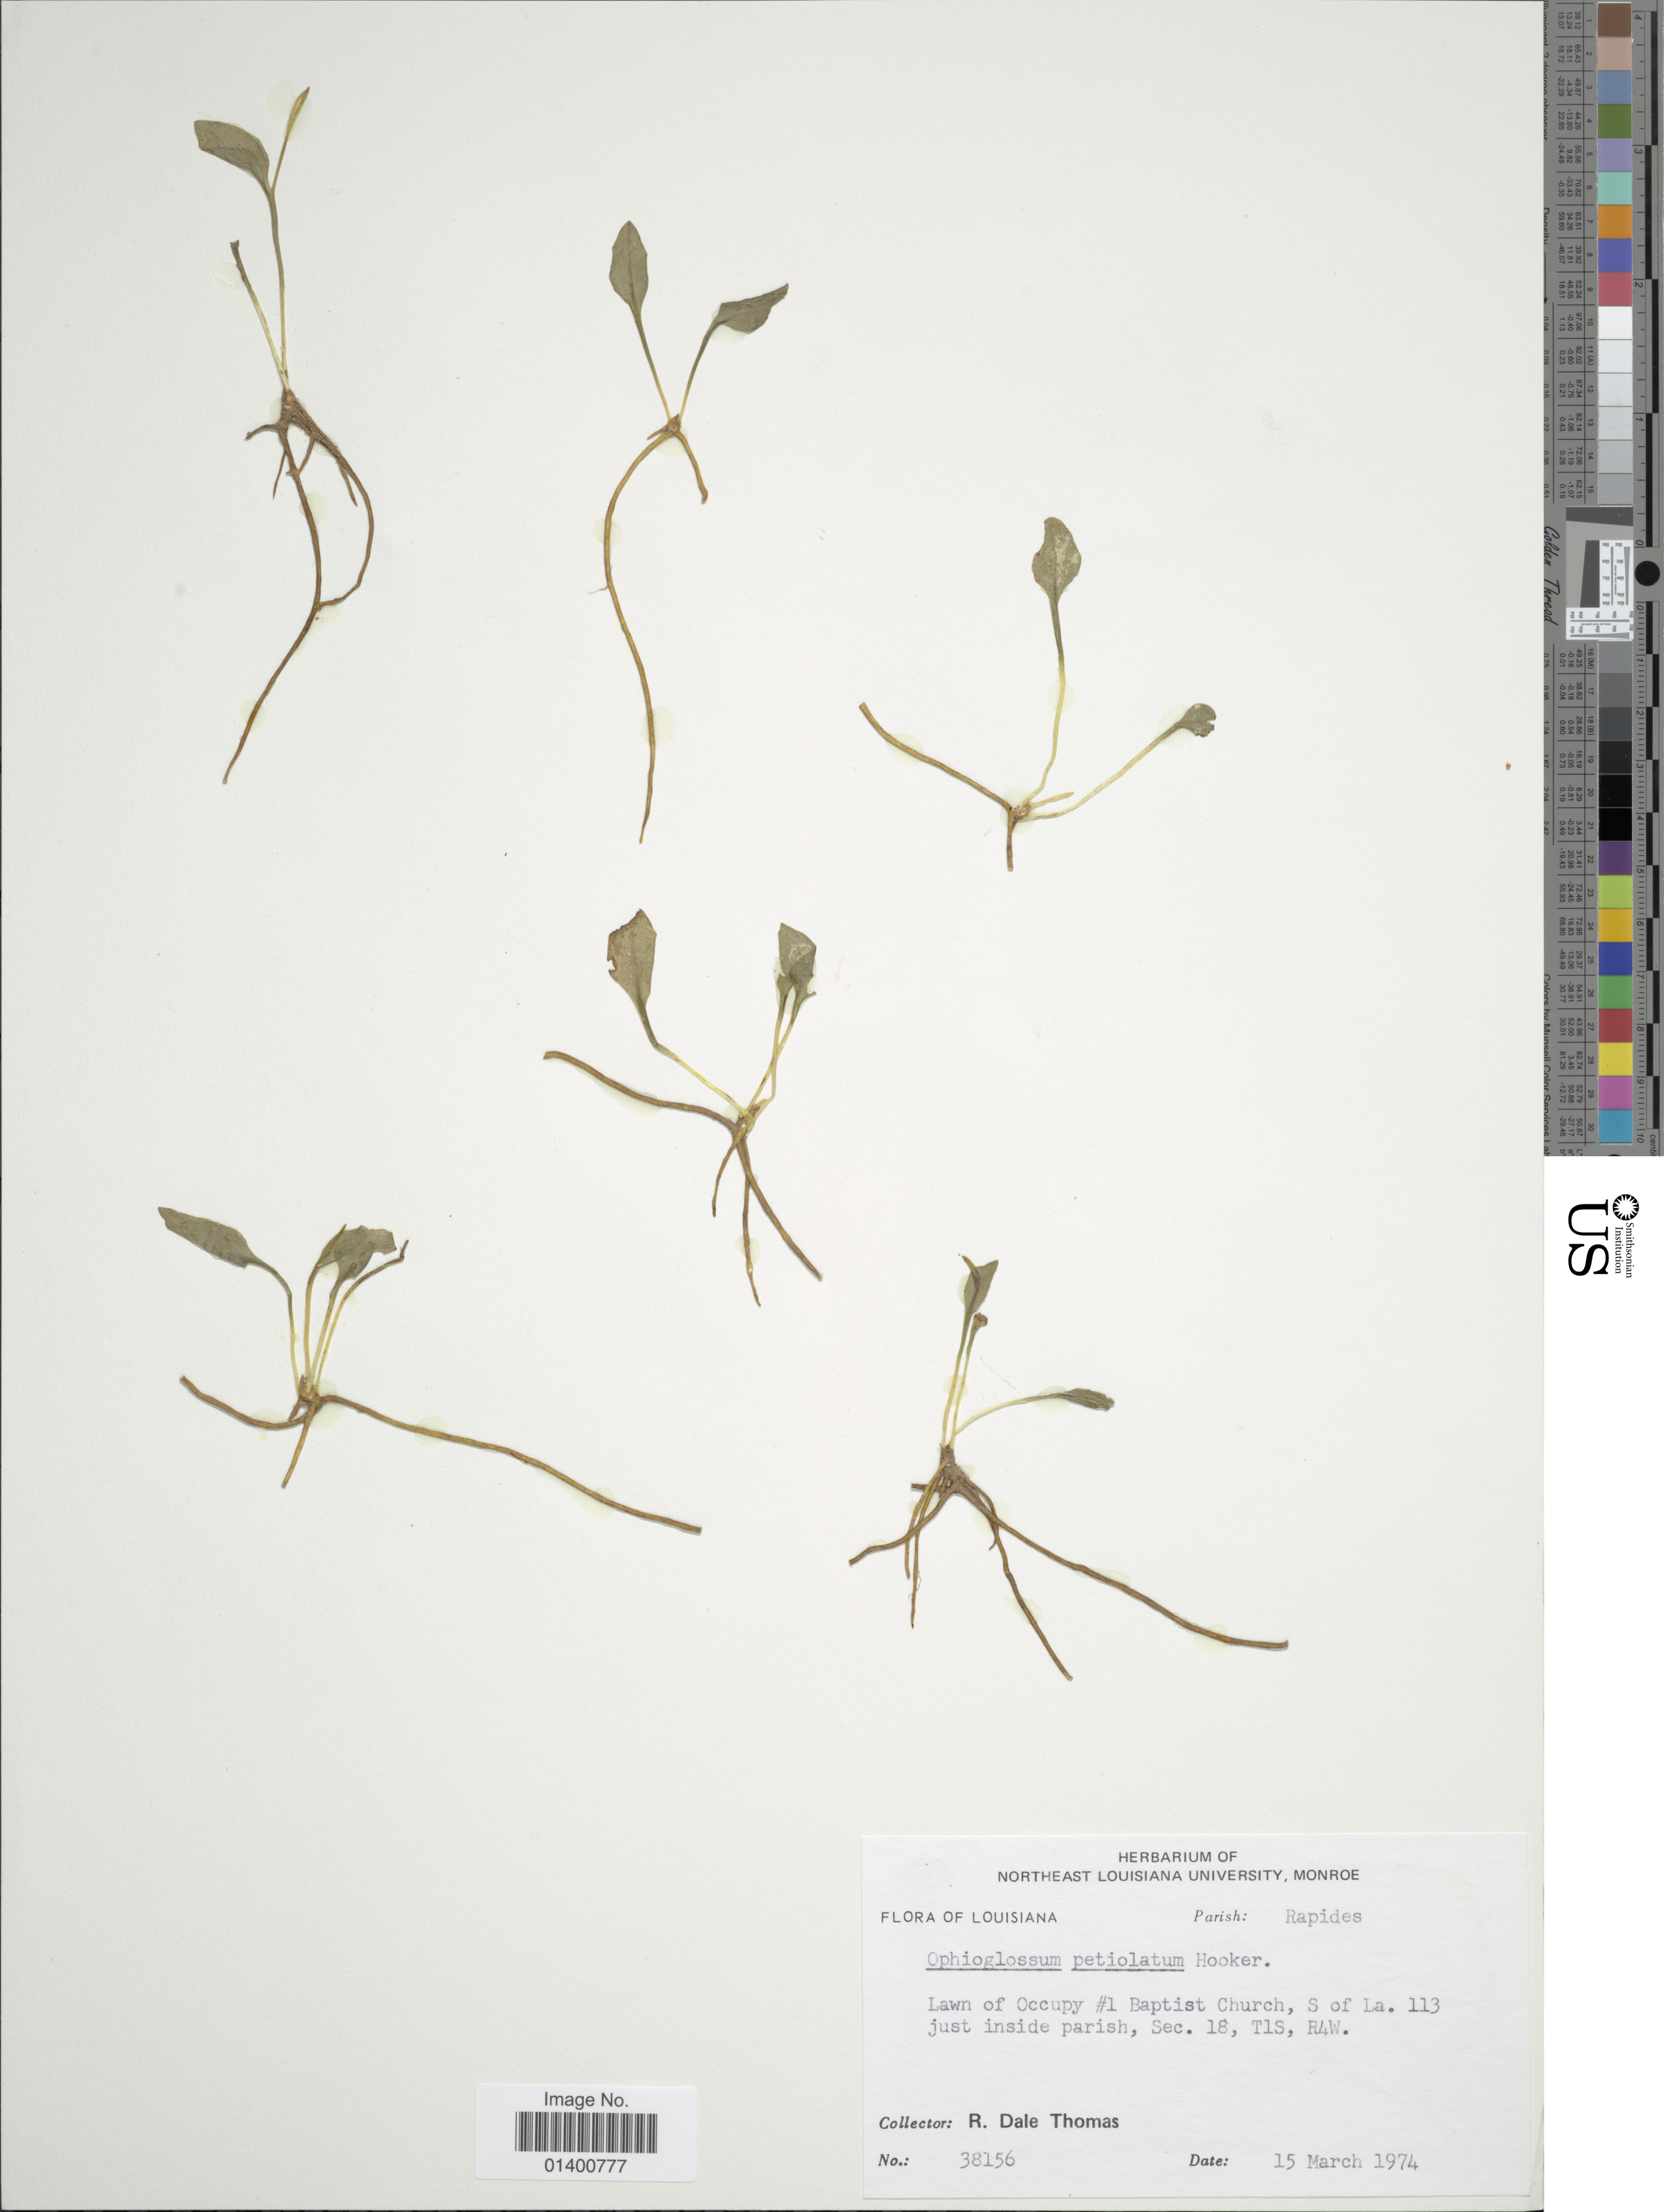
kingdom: Plantae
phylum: Tracheophyta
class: Polypodiopsida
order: Ophioglossales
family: Ophioglossaceae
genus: Ophioglossum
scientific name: Ophioglossum petiolatum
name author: Hook.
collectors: R. Thomas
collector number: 38156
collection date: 1974-03-15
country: United States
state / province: Louisiana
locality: Parish Rapides, Lawn of Occupy #1 Baptist Church, S of La. 113 just inside parish, Sec. 18, T1S, R4W